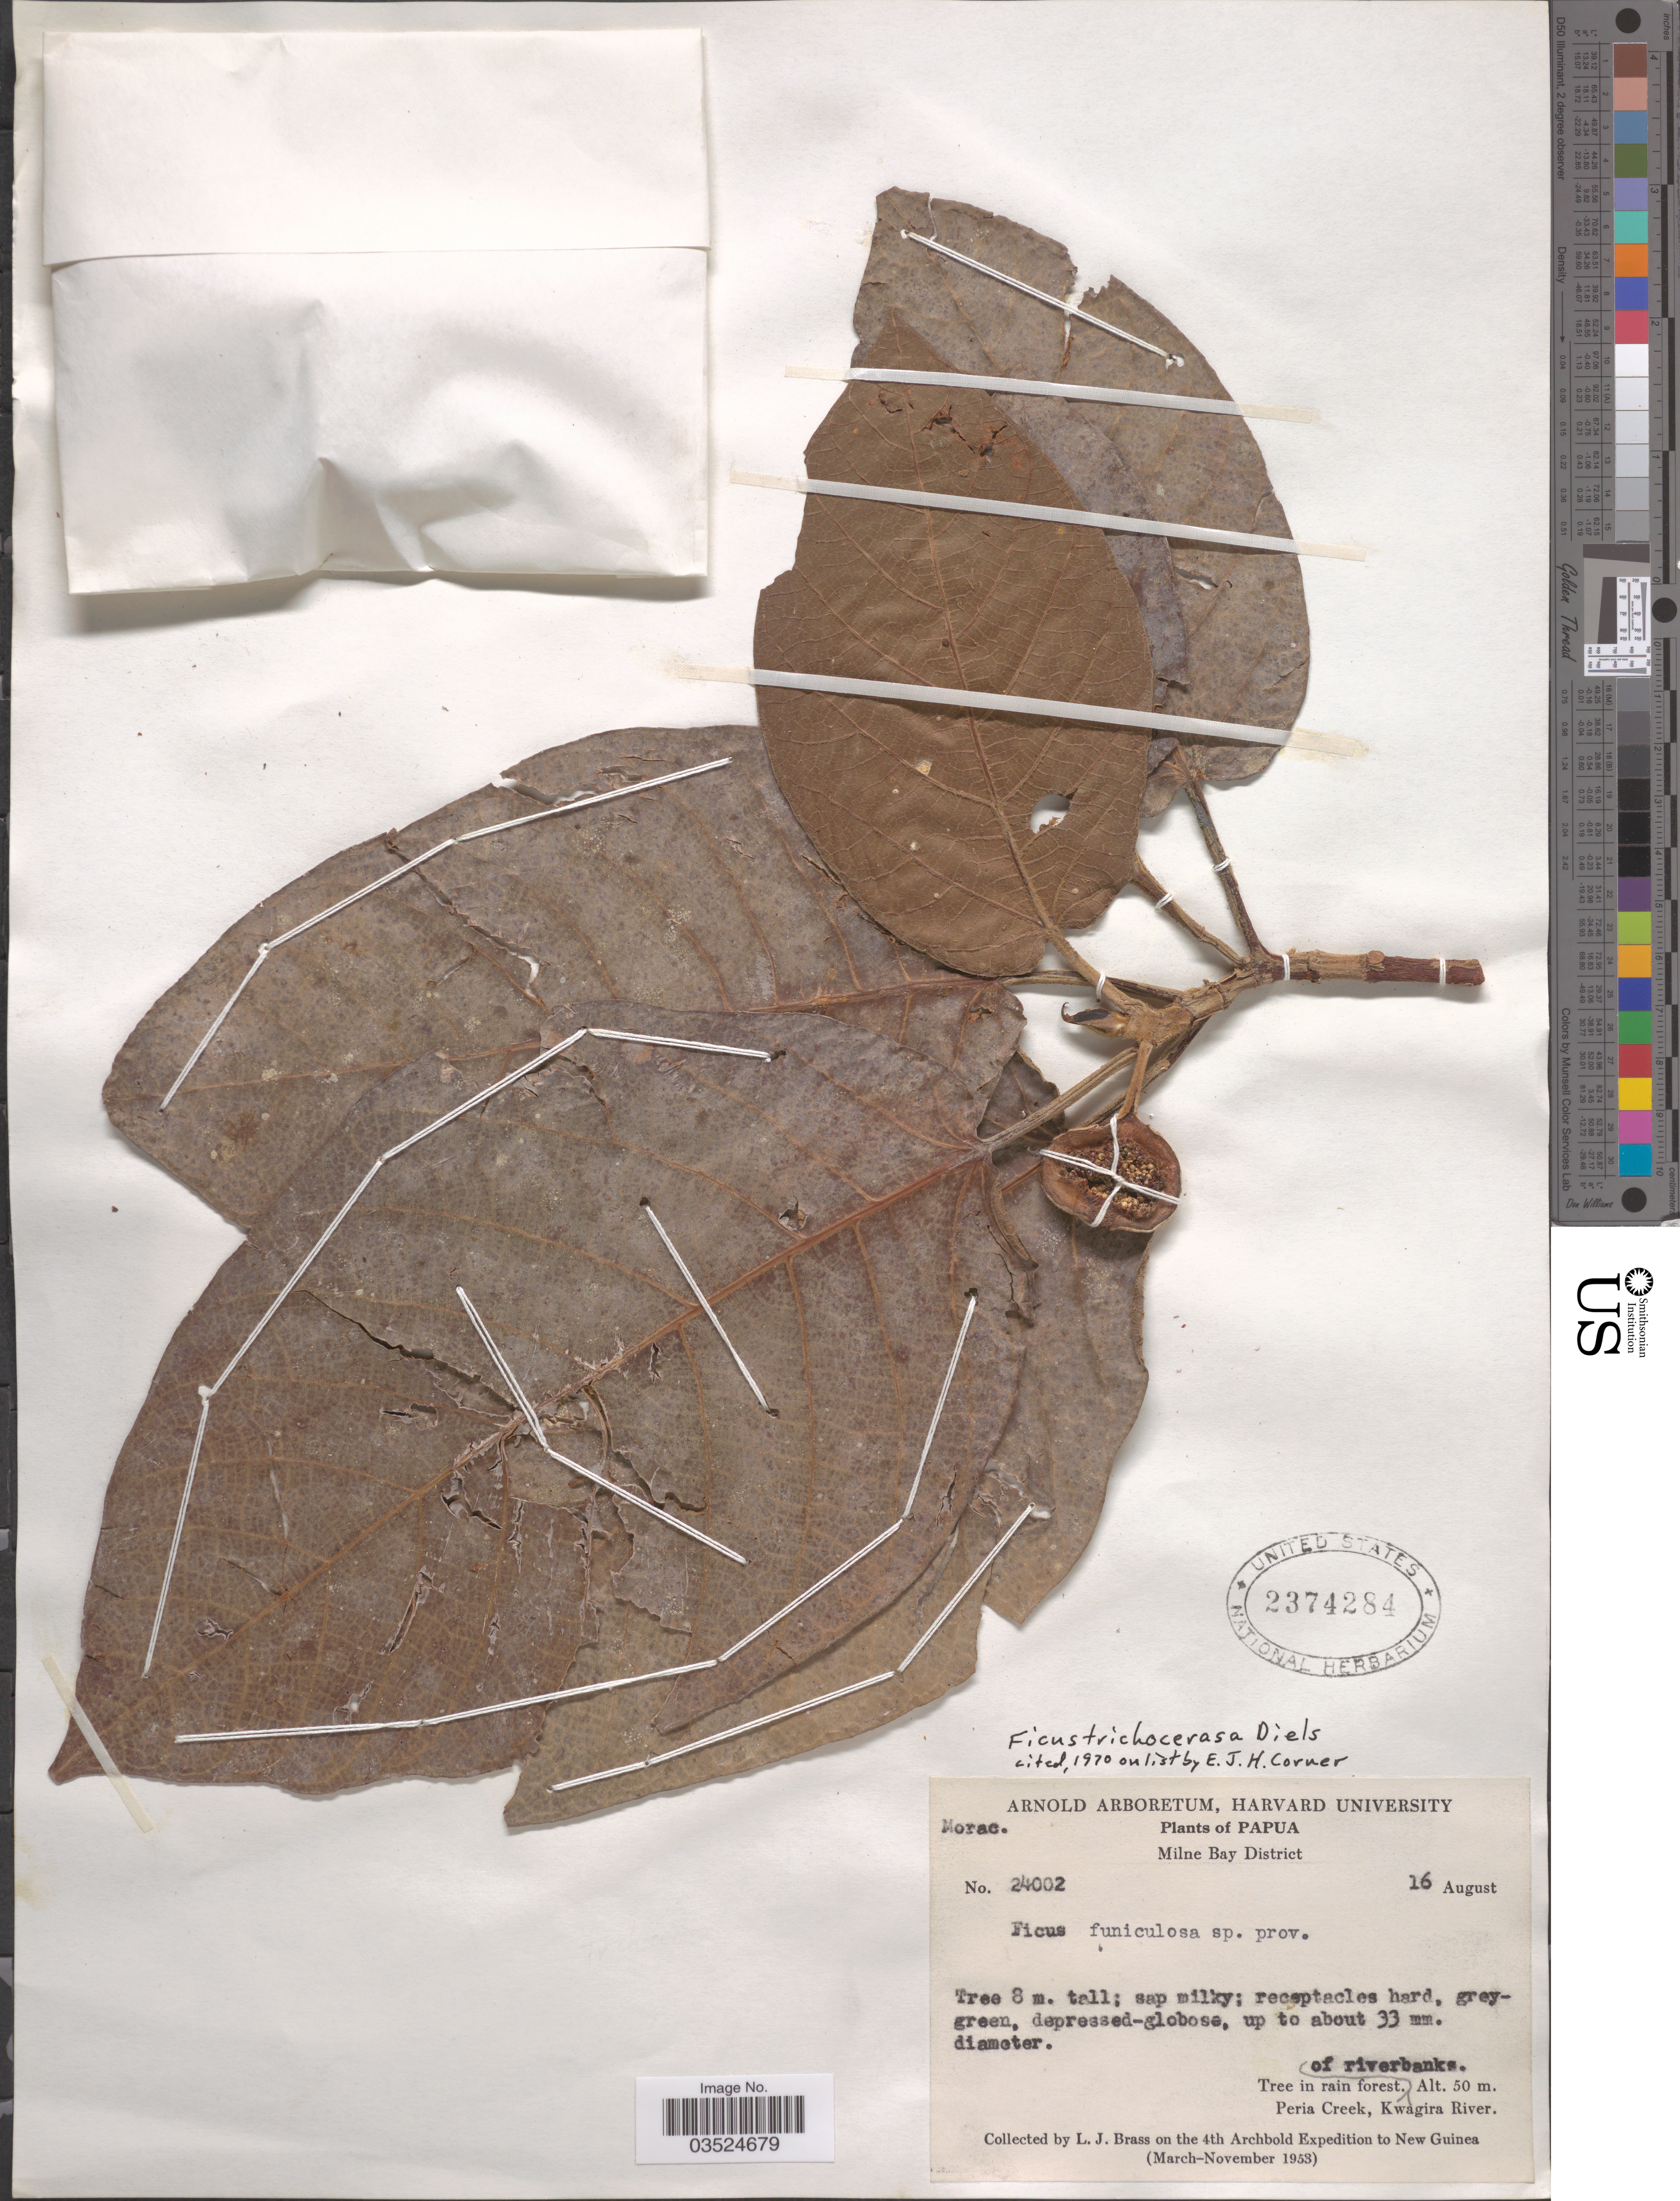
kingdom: Plantae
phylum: Tracheophyta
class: Magnoliopsida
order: Rosales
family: Moraceae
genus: Ficus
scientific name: Ficus trichocerasa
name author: Diels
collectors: L. J. Brass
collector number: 24002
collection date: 1953-08-16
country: Papua New Guinea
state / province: Milne Bay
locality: Papua. Milne Bay District. Peria Creek, Kwagira River. New Guinea.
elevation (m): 50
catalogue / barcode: US 2374284